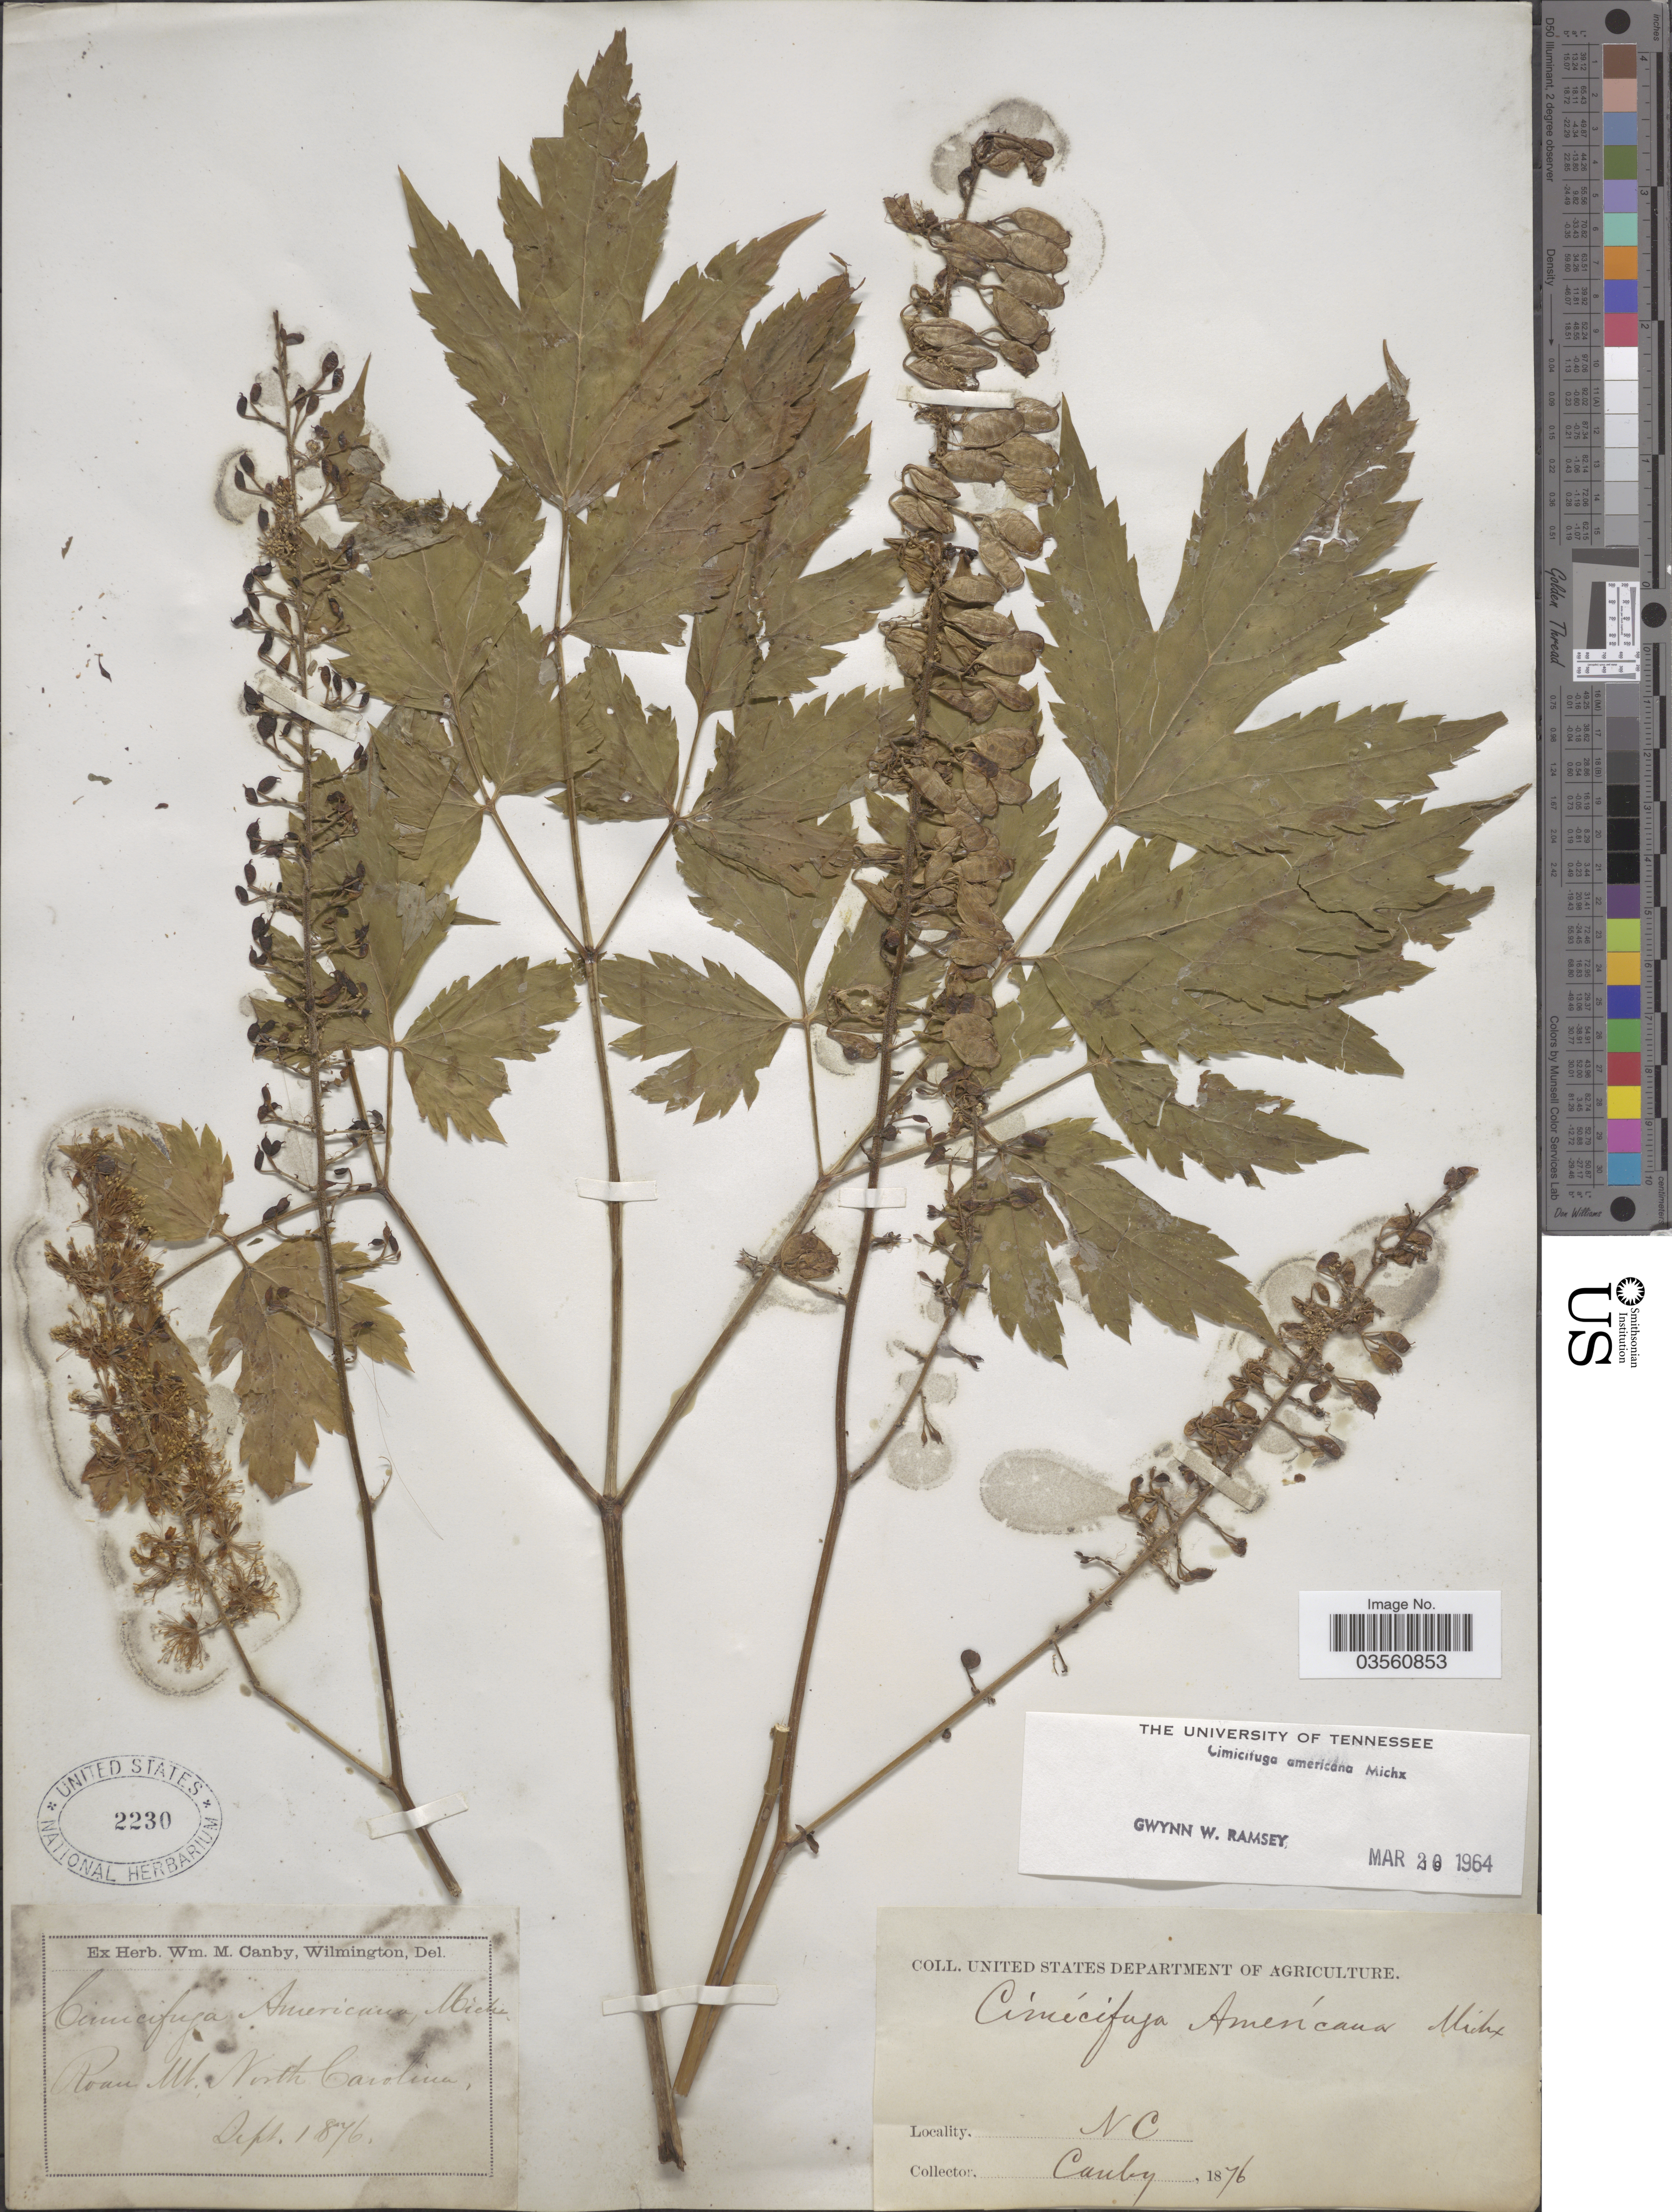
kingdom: Plantae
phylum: Tracheophyta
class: Magnoliopsida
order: Ranunculales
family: Ranunculaceae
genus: Actaea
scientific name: Actaea podocarpa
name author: DC.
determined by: Strong, M. T., (US), Smithsonian Institution - National Museum of Natural History (UNITED STATES)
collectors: W. M. Canby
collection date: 1876-09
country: United States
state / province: North Carolina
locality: Roan Mt.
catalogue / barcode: US 2230